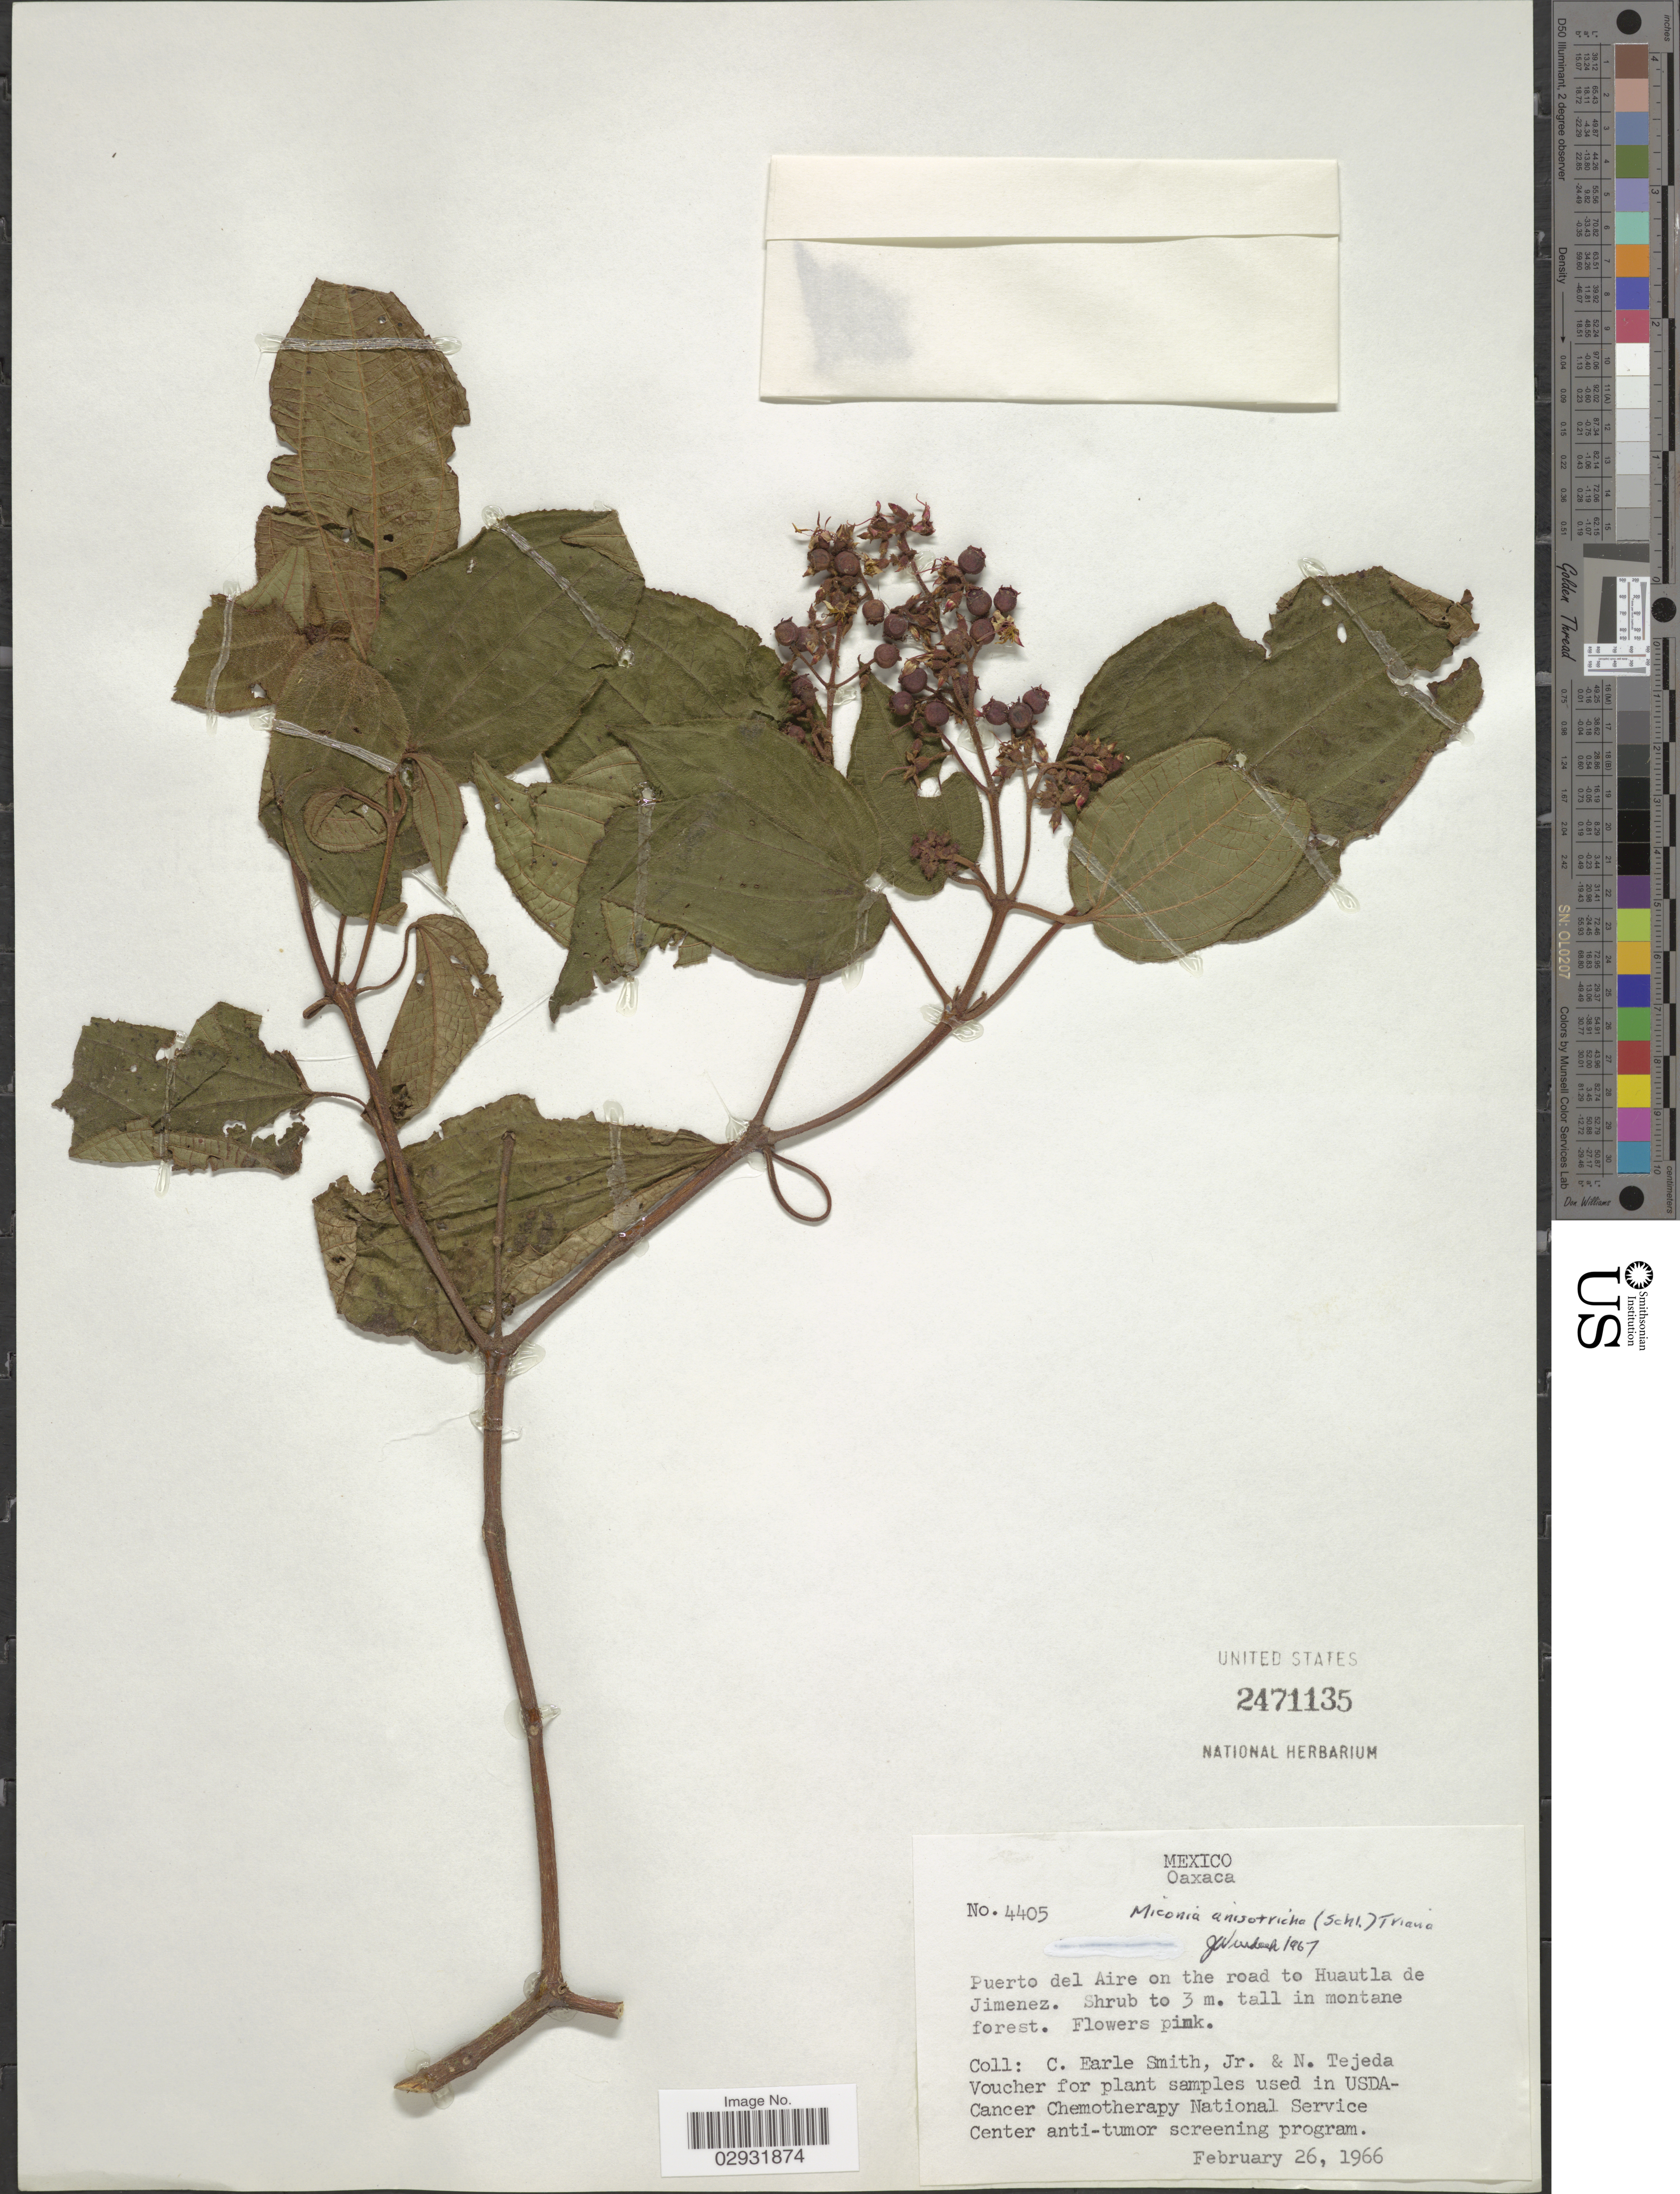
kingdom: Plantae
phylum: Tracheophyta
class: Magnoliopsida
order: Myrtales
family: Melastomataceae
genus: Miconia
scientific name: Miconia anisotricha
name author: (Schltdl.) Triana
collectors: C. E. Smith Jr. & N. Tejeda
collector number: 4405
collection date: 1966-02-26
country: Mexico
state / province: Oaxaca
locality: Puerto del Aire on the road to Huautla de Jimenez.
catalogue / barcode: US 2471135